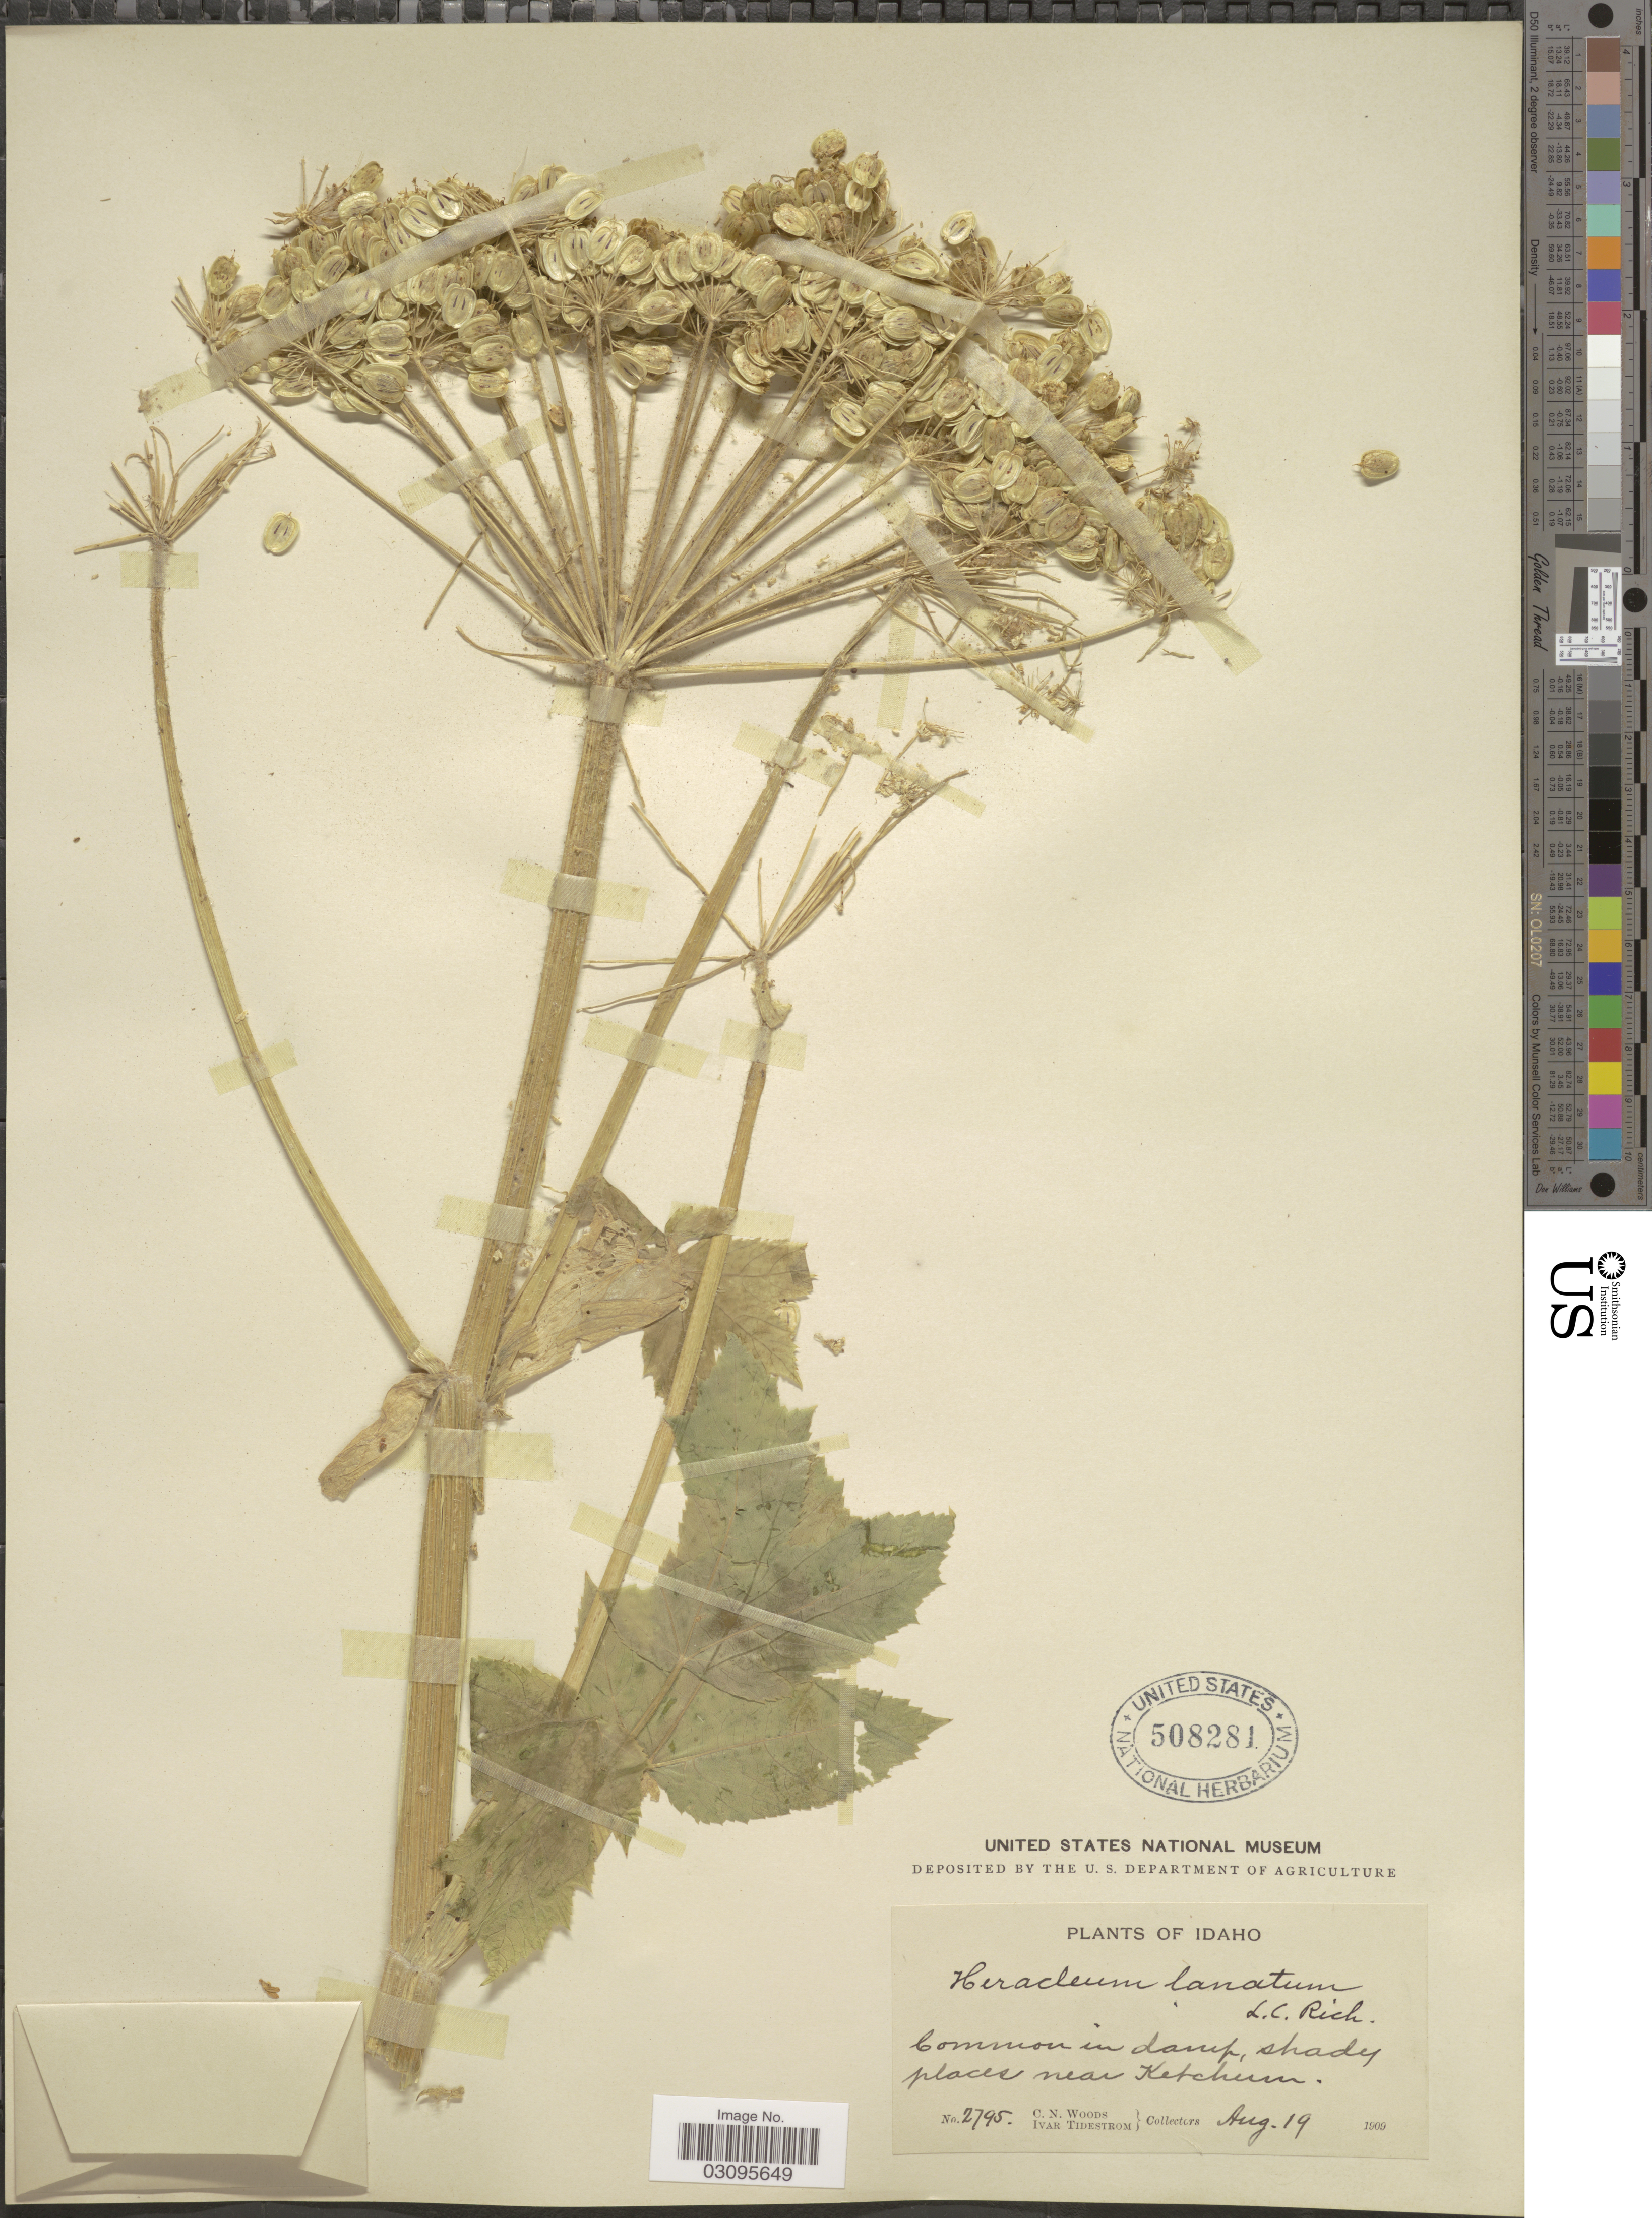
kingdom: Plantae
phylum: Tracheophyta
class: Magnoliopsida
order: Apiales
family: Apiaceae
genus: Heracleum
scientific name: Heracleum lanatum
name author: Michx.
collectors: C. Woods & I. F. Tidestrom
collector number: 2795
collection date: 1909-08-19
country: United States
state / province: Idaho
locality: Common in damp, shady place near Ketchum.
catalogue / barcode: US 508281